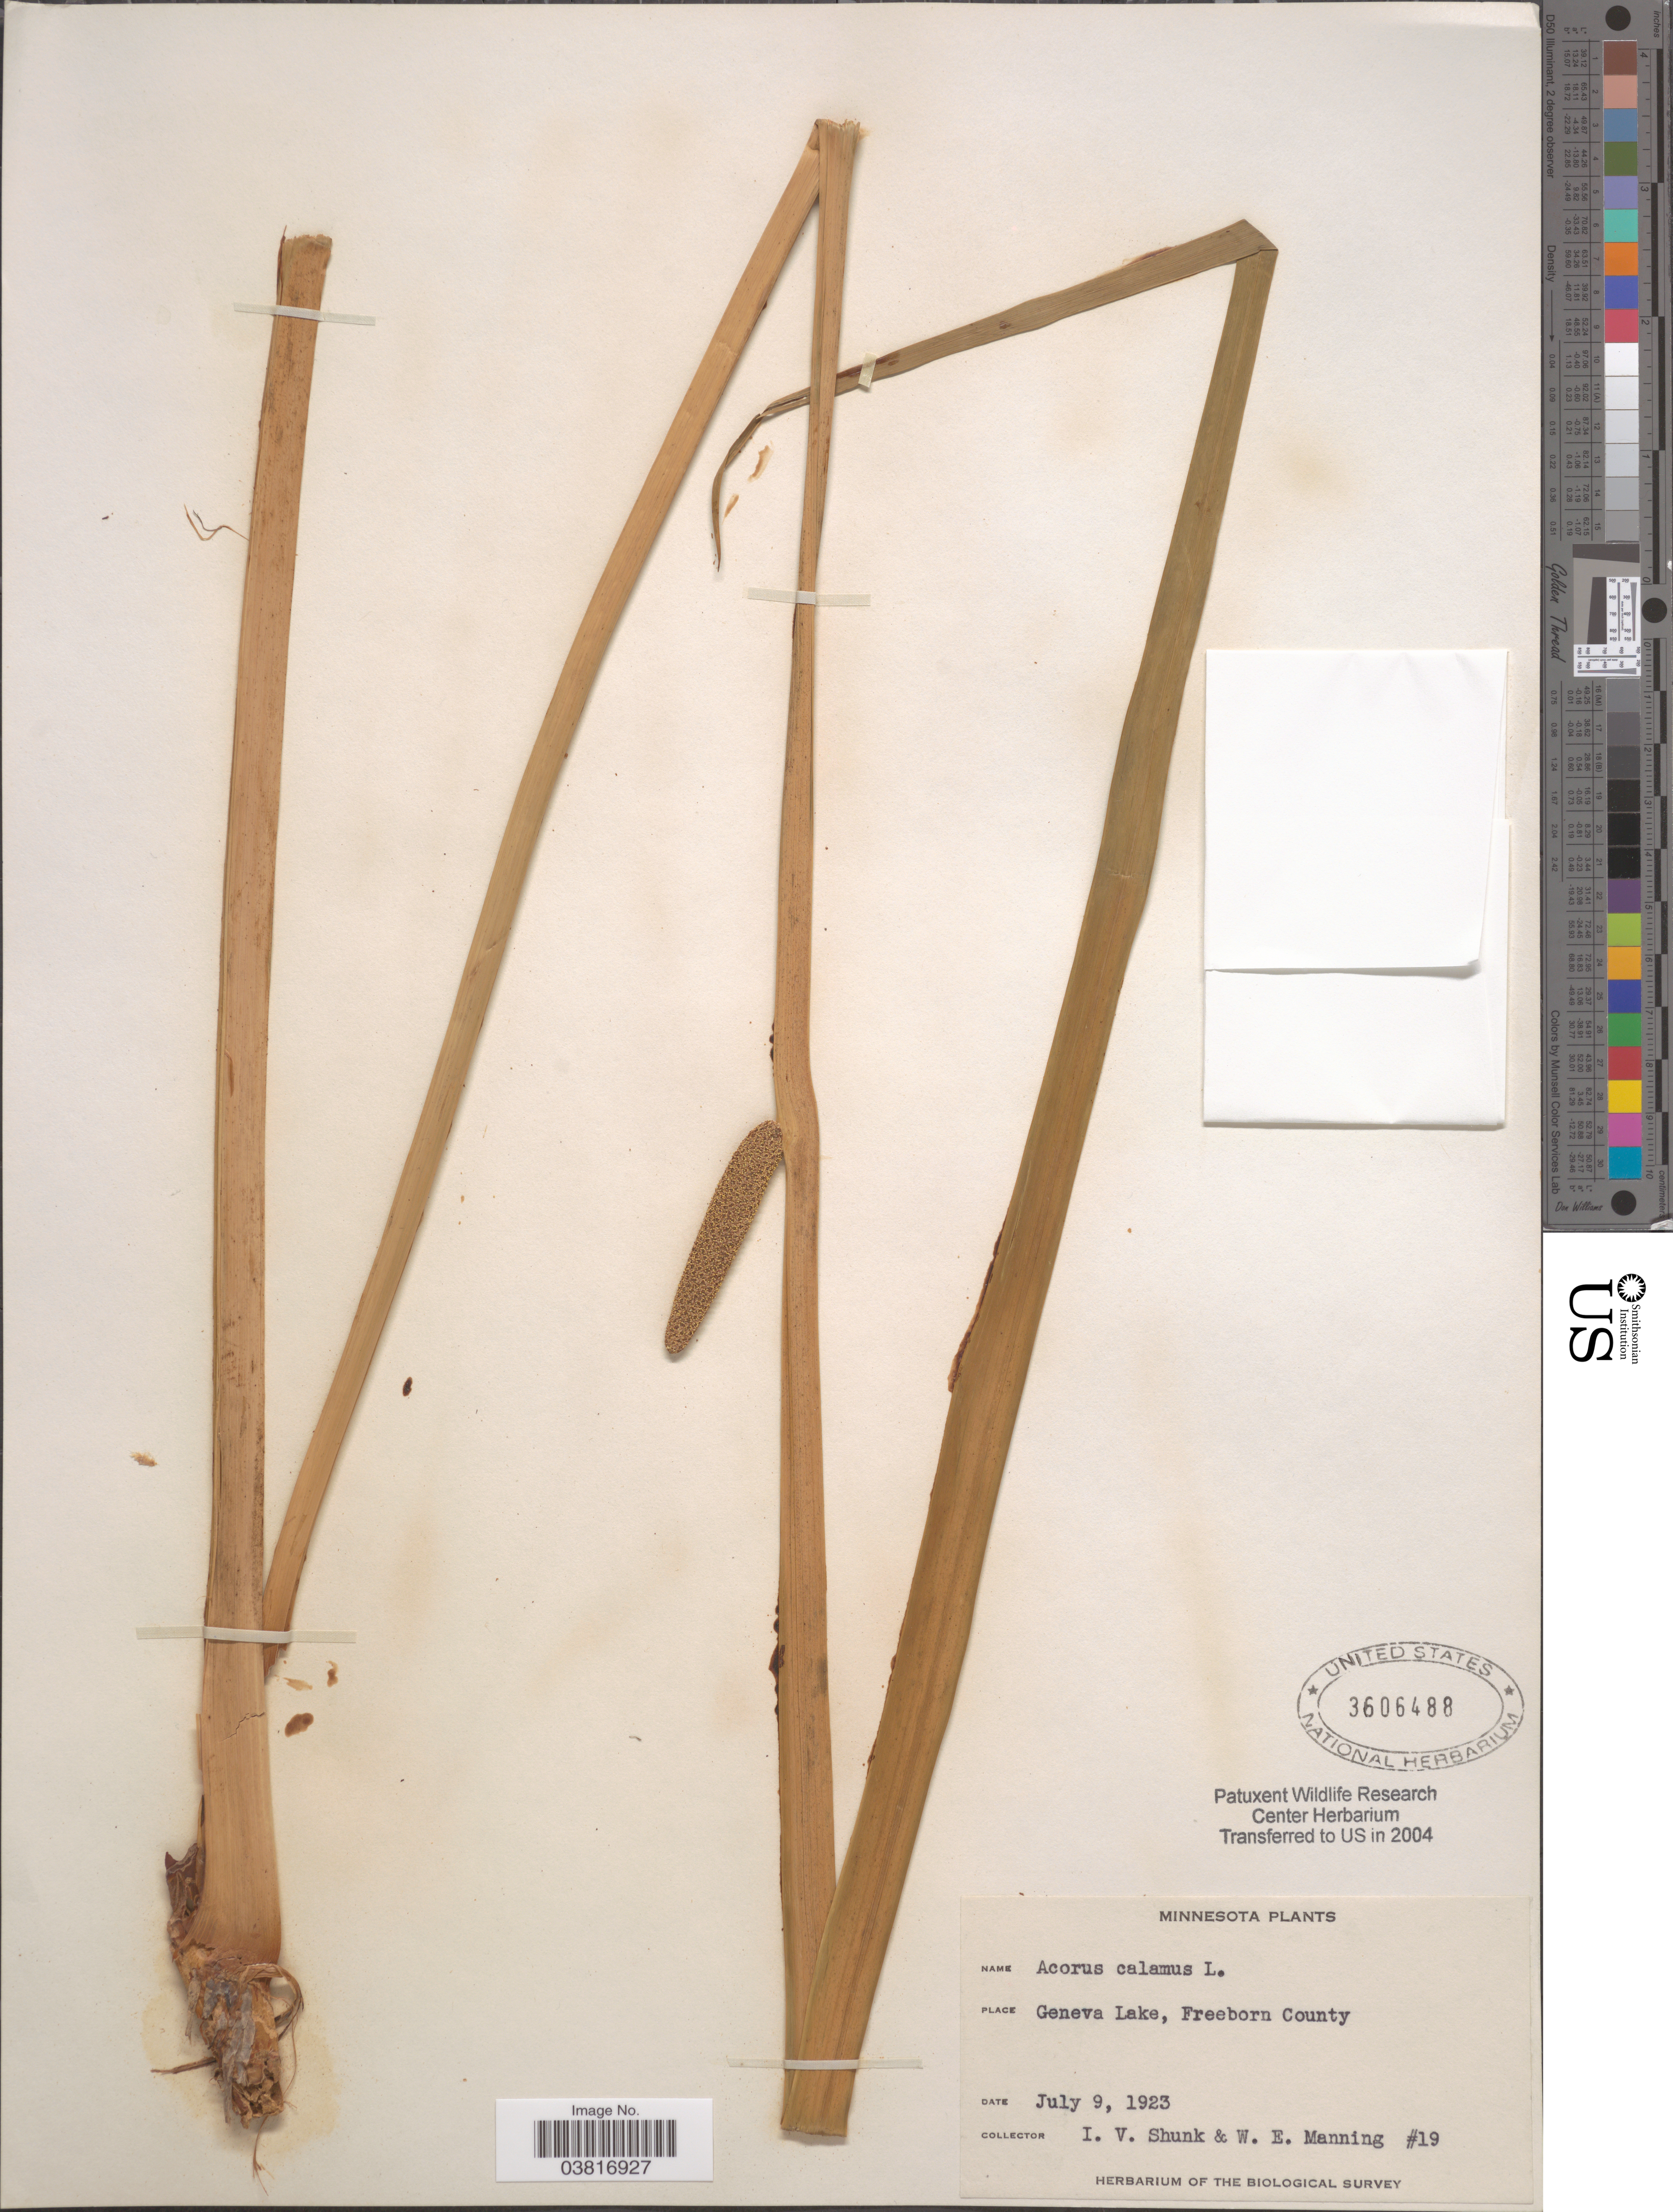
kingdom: Plantae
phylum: Tracheophyta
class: Liliopsida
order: Acorales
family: Acoraceae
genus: Acorus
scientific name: Acorus calamus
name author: L.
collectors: I. Shunk & W. Manning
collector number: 19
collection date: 1923-07-09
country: United States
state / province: Minnesota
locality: Geneva Lake, Freeborn County.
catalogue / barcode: US 3606488